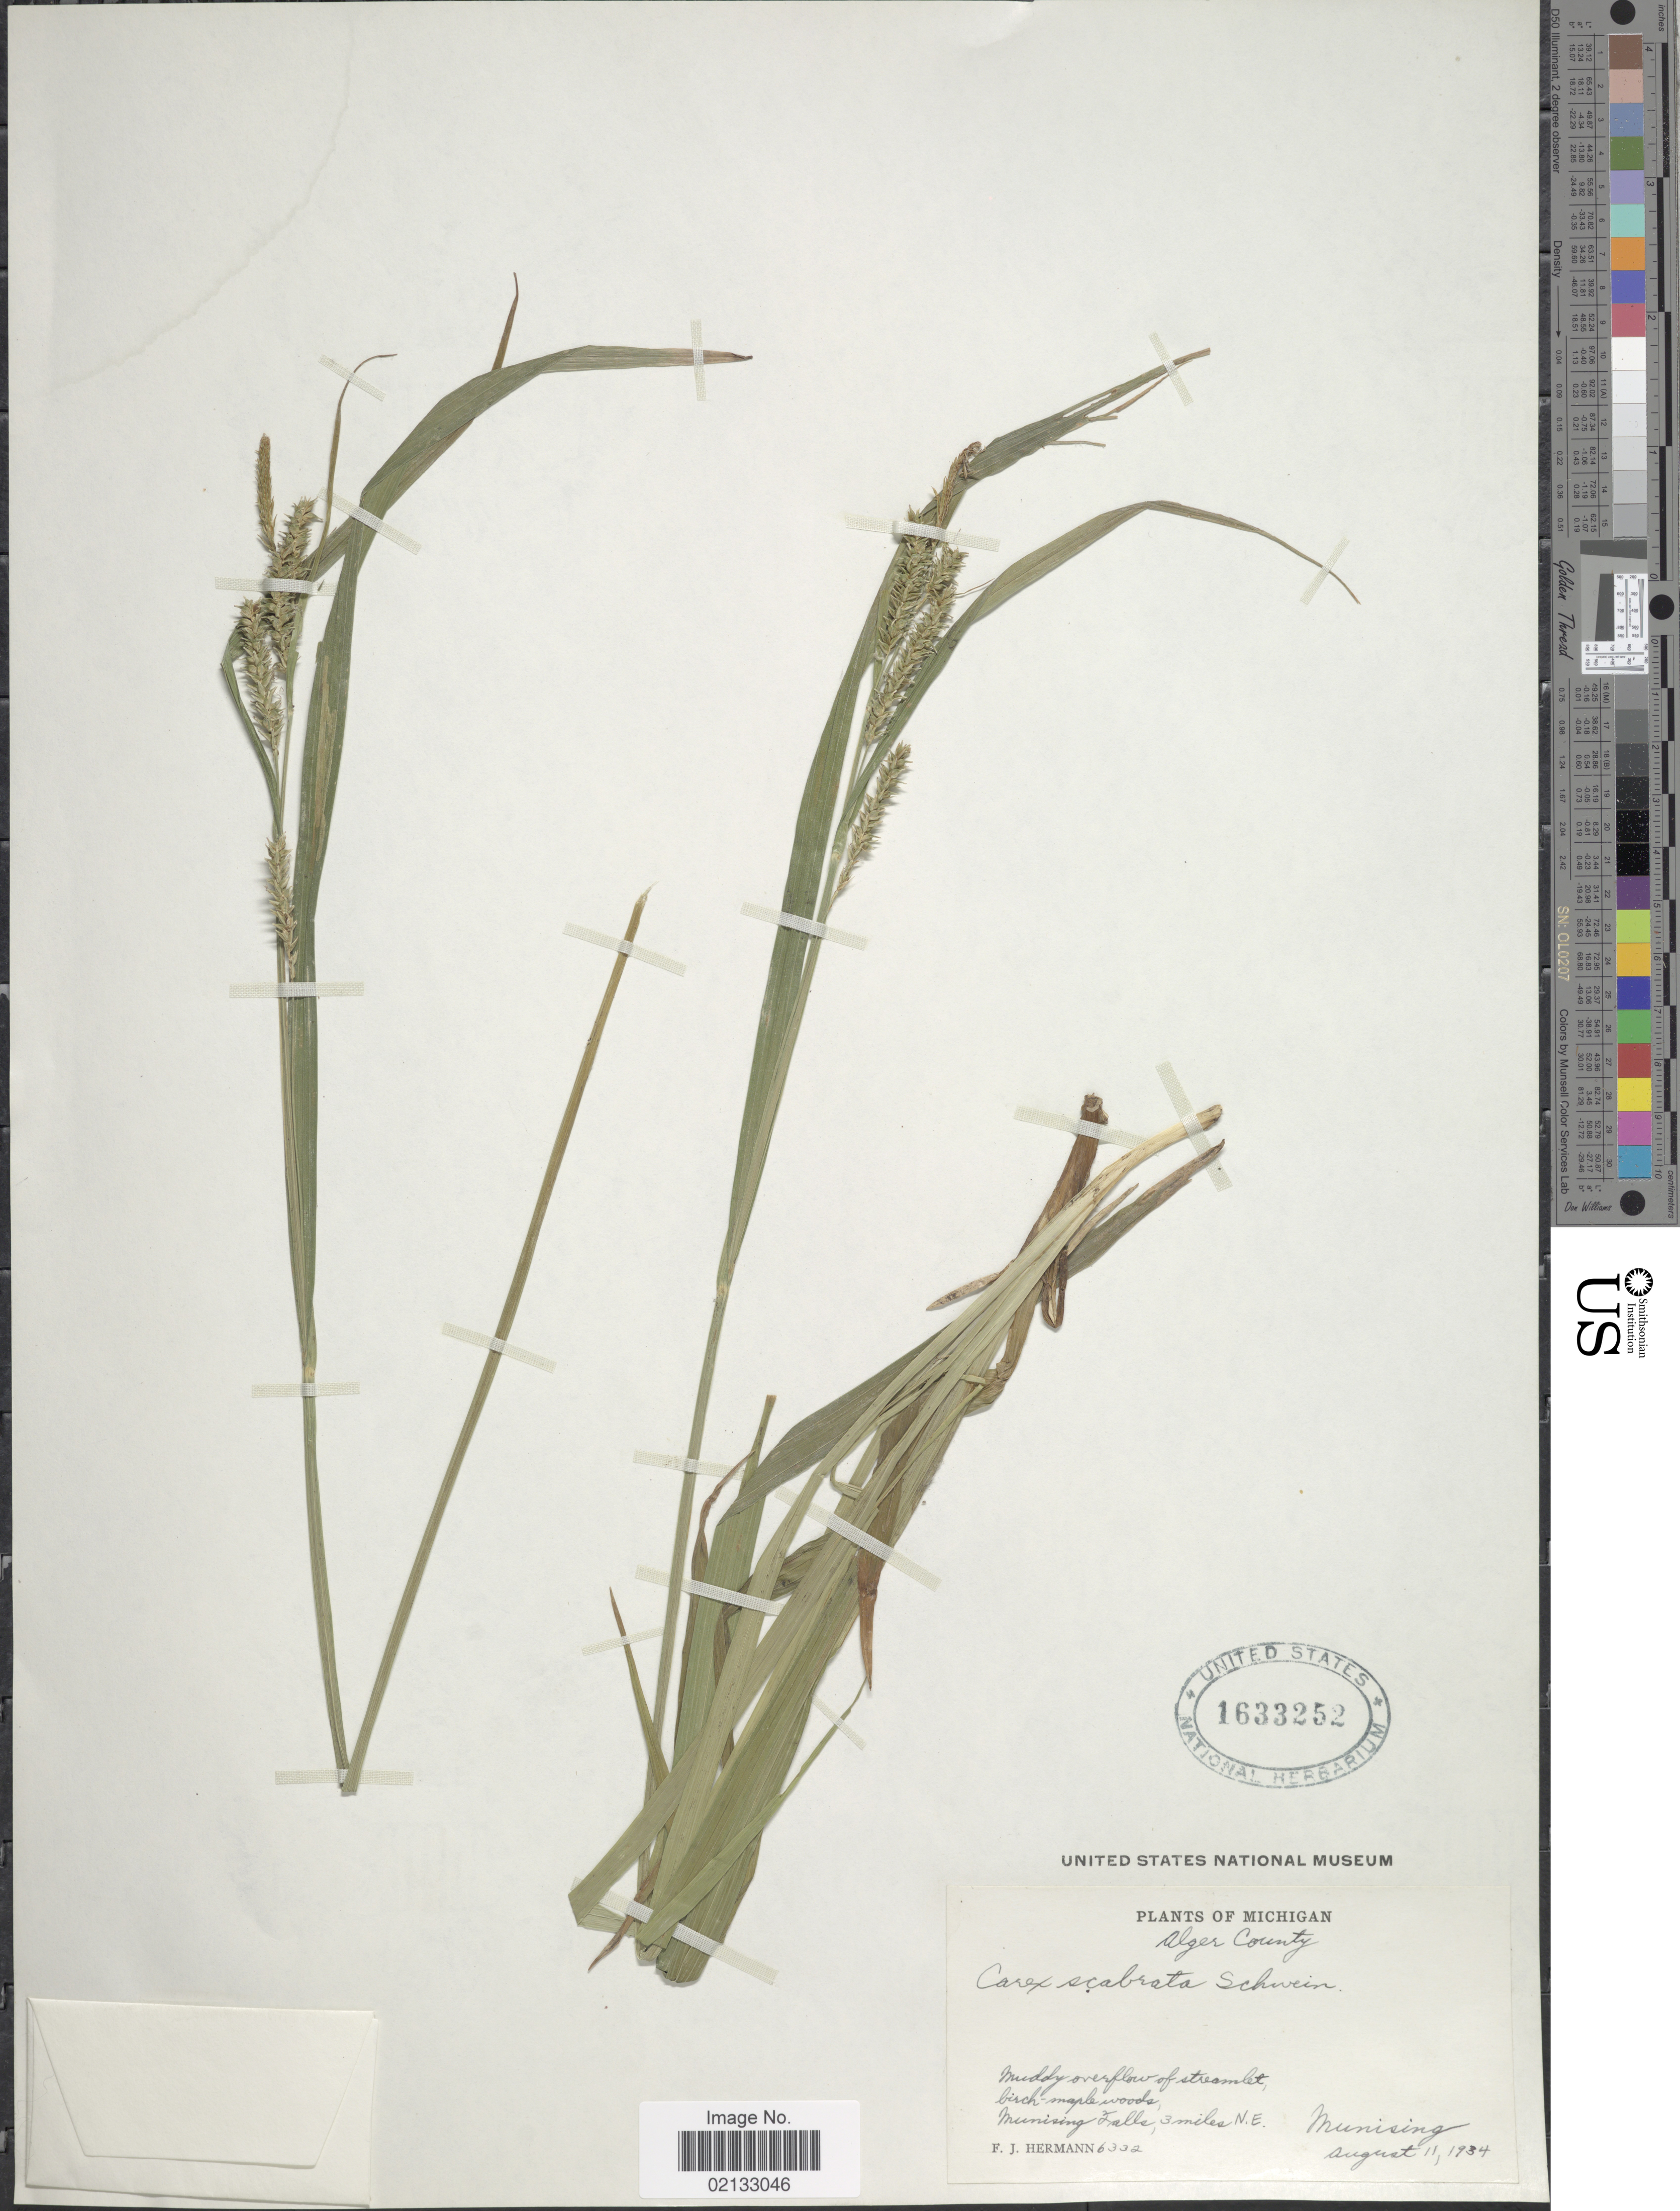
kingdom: Plantae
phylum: Tracheophyta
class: Liliopsida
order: Poales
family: Cyperaceae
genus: Carex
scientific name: Carex scabrata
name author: Schwein.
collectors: F. J. Hermann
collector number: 6332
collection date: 1934-08-11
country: United States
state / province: Michigan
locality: Alger County. Muddy overflow of streamlet, Munising Falls, 3 miles N.E. Munising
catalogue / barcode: US 1633252